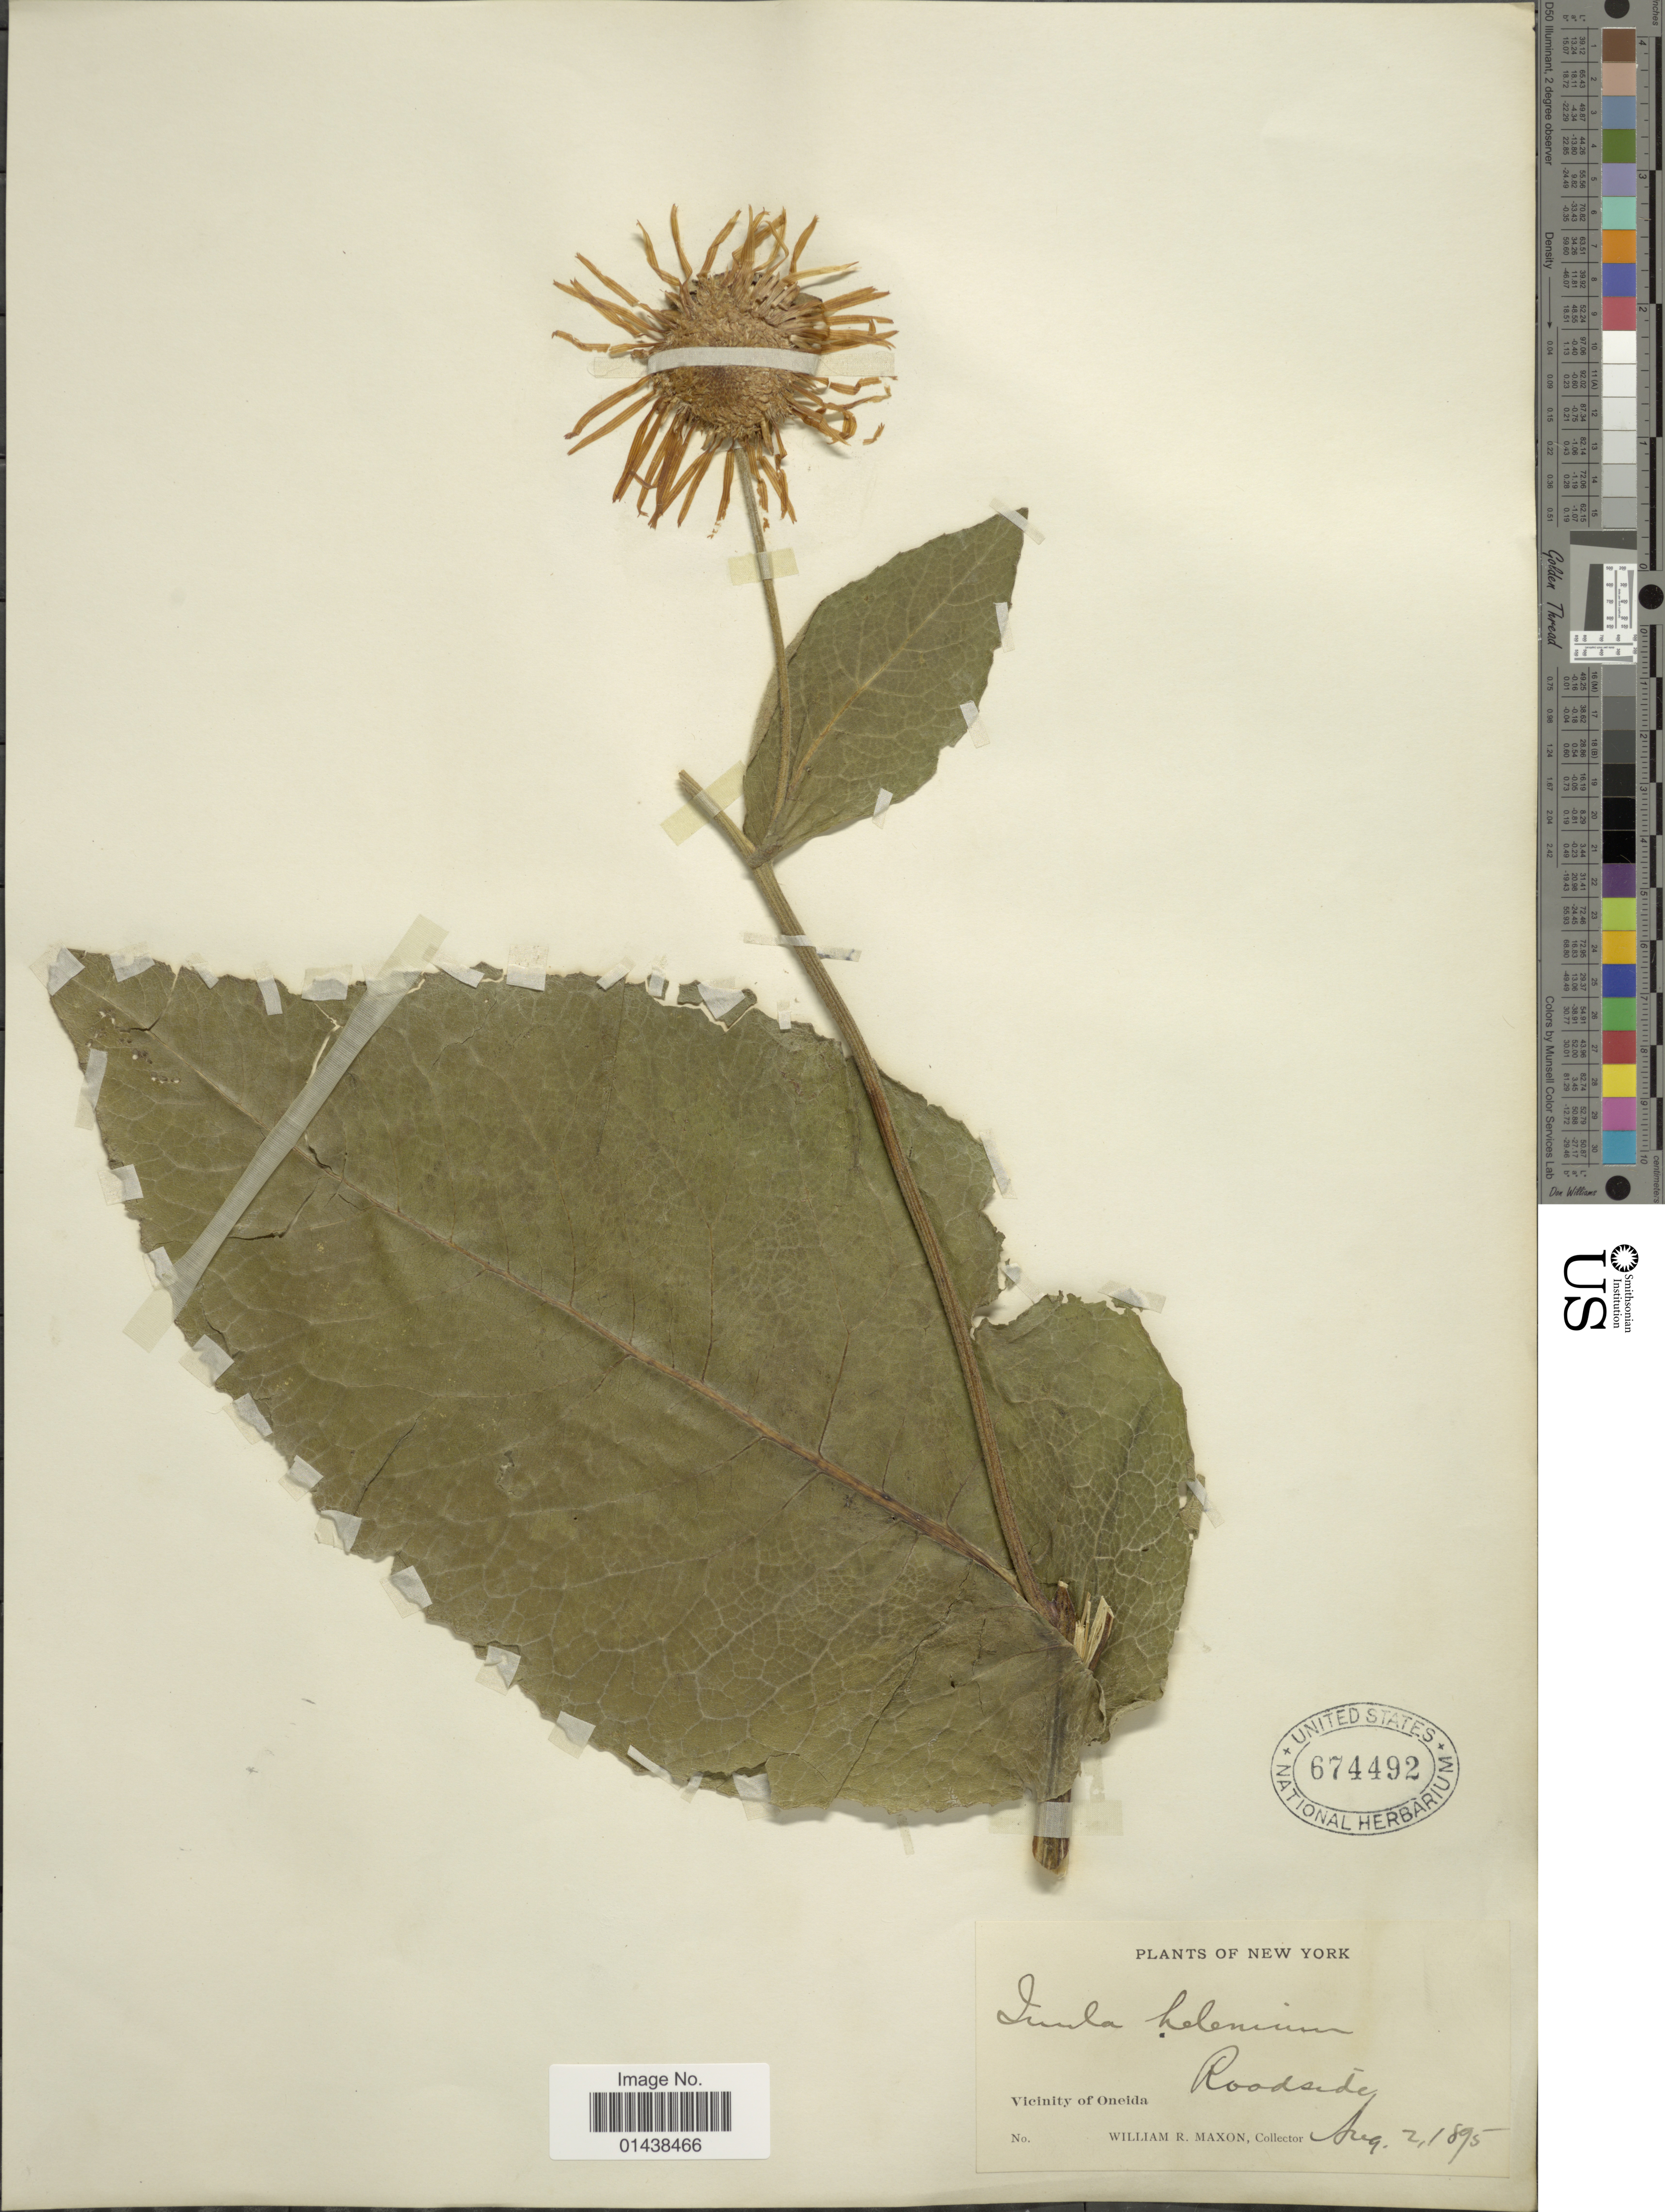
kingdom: Plantae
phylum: Tracheophyta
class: Magnoliopsida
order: Asterales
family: Asteraceae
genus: Inula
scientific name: Inula helenium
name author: L.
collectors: W. R. Maxon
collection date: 1895-08-02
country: United States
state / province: New York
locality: Vicinity of Oneida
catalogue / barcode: US 674492